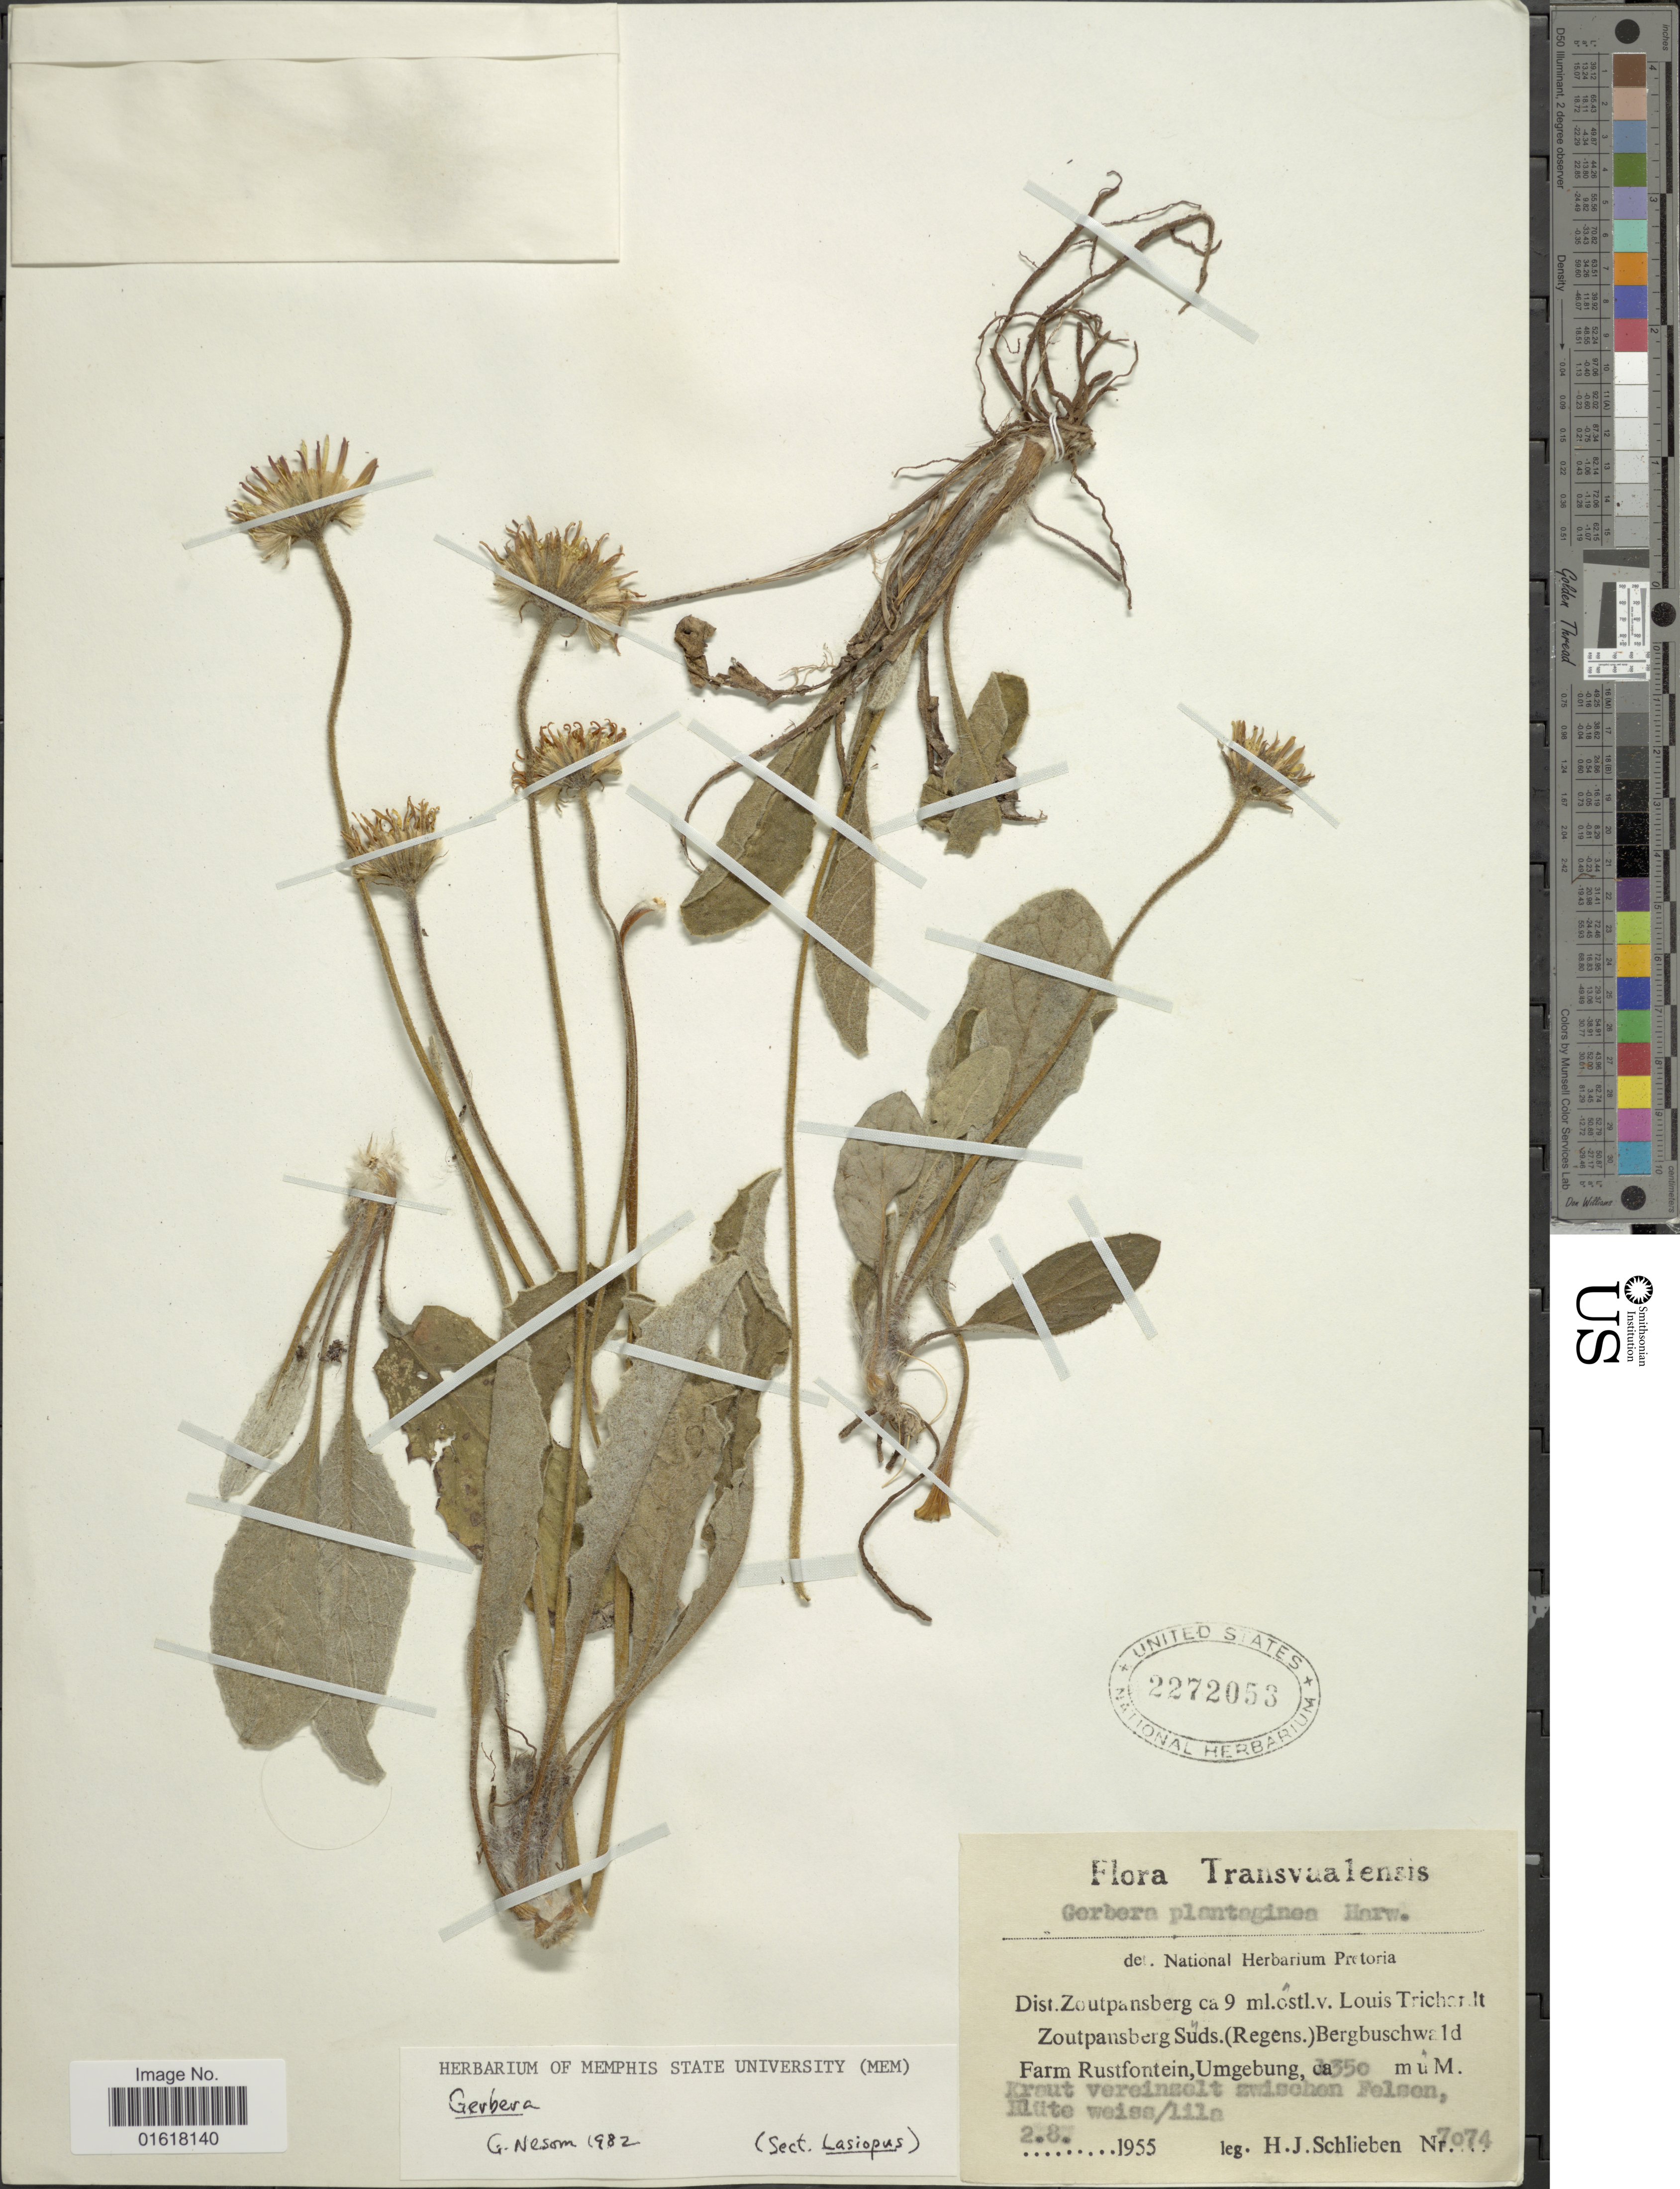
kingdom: Plantae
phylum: Tracheophyta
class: Magnoliopsida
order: Asterales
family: Asteraceae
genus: Gerbera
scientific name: Gerbera plantaginea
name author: Harv.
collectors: H. J. Schlieben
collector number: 7074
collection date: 1955-08-02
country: South Africa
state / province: Limpopo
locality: Transvaalensis. Dist. Zoutpansberg ca 9 ml.ostl.v. Louis Trichardt. It Zoutpansberg Süd. (Regens.) Bergbuschwald Farm Rustfontein, Umgebung. Kraut vereinzelt zwischen Felsen blüte weiss/lila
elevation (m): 1350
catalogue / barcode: US 2272053